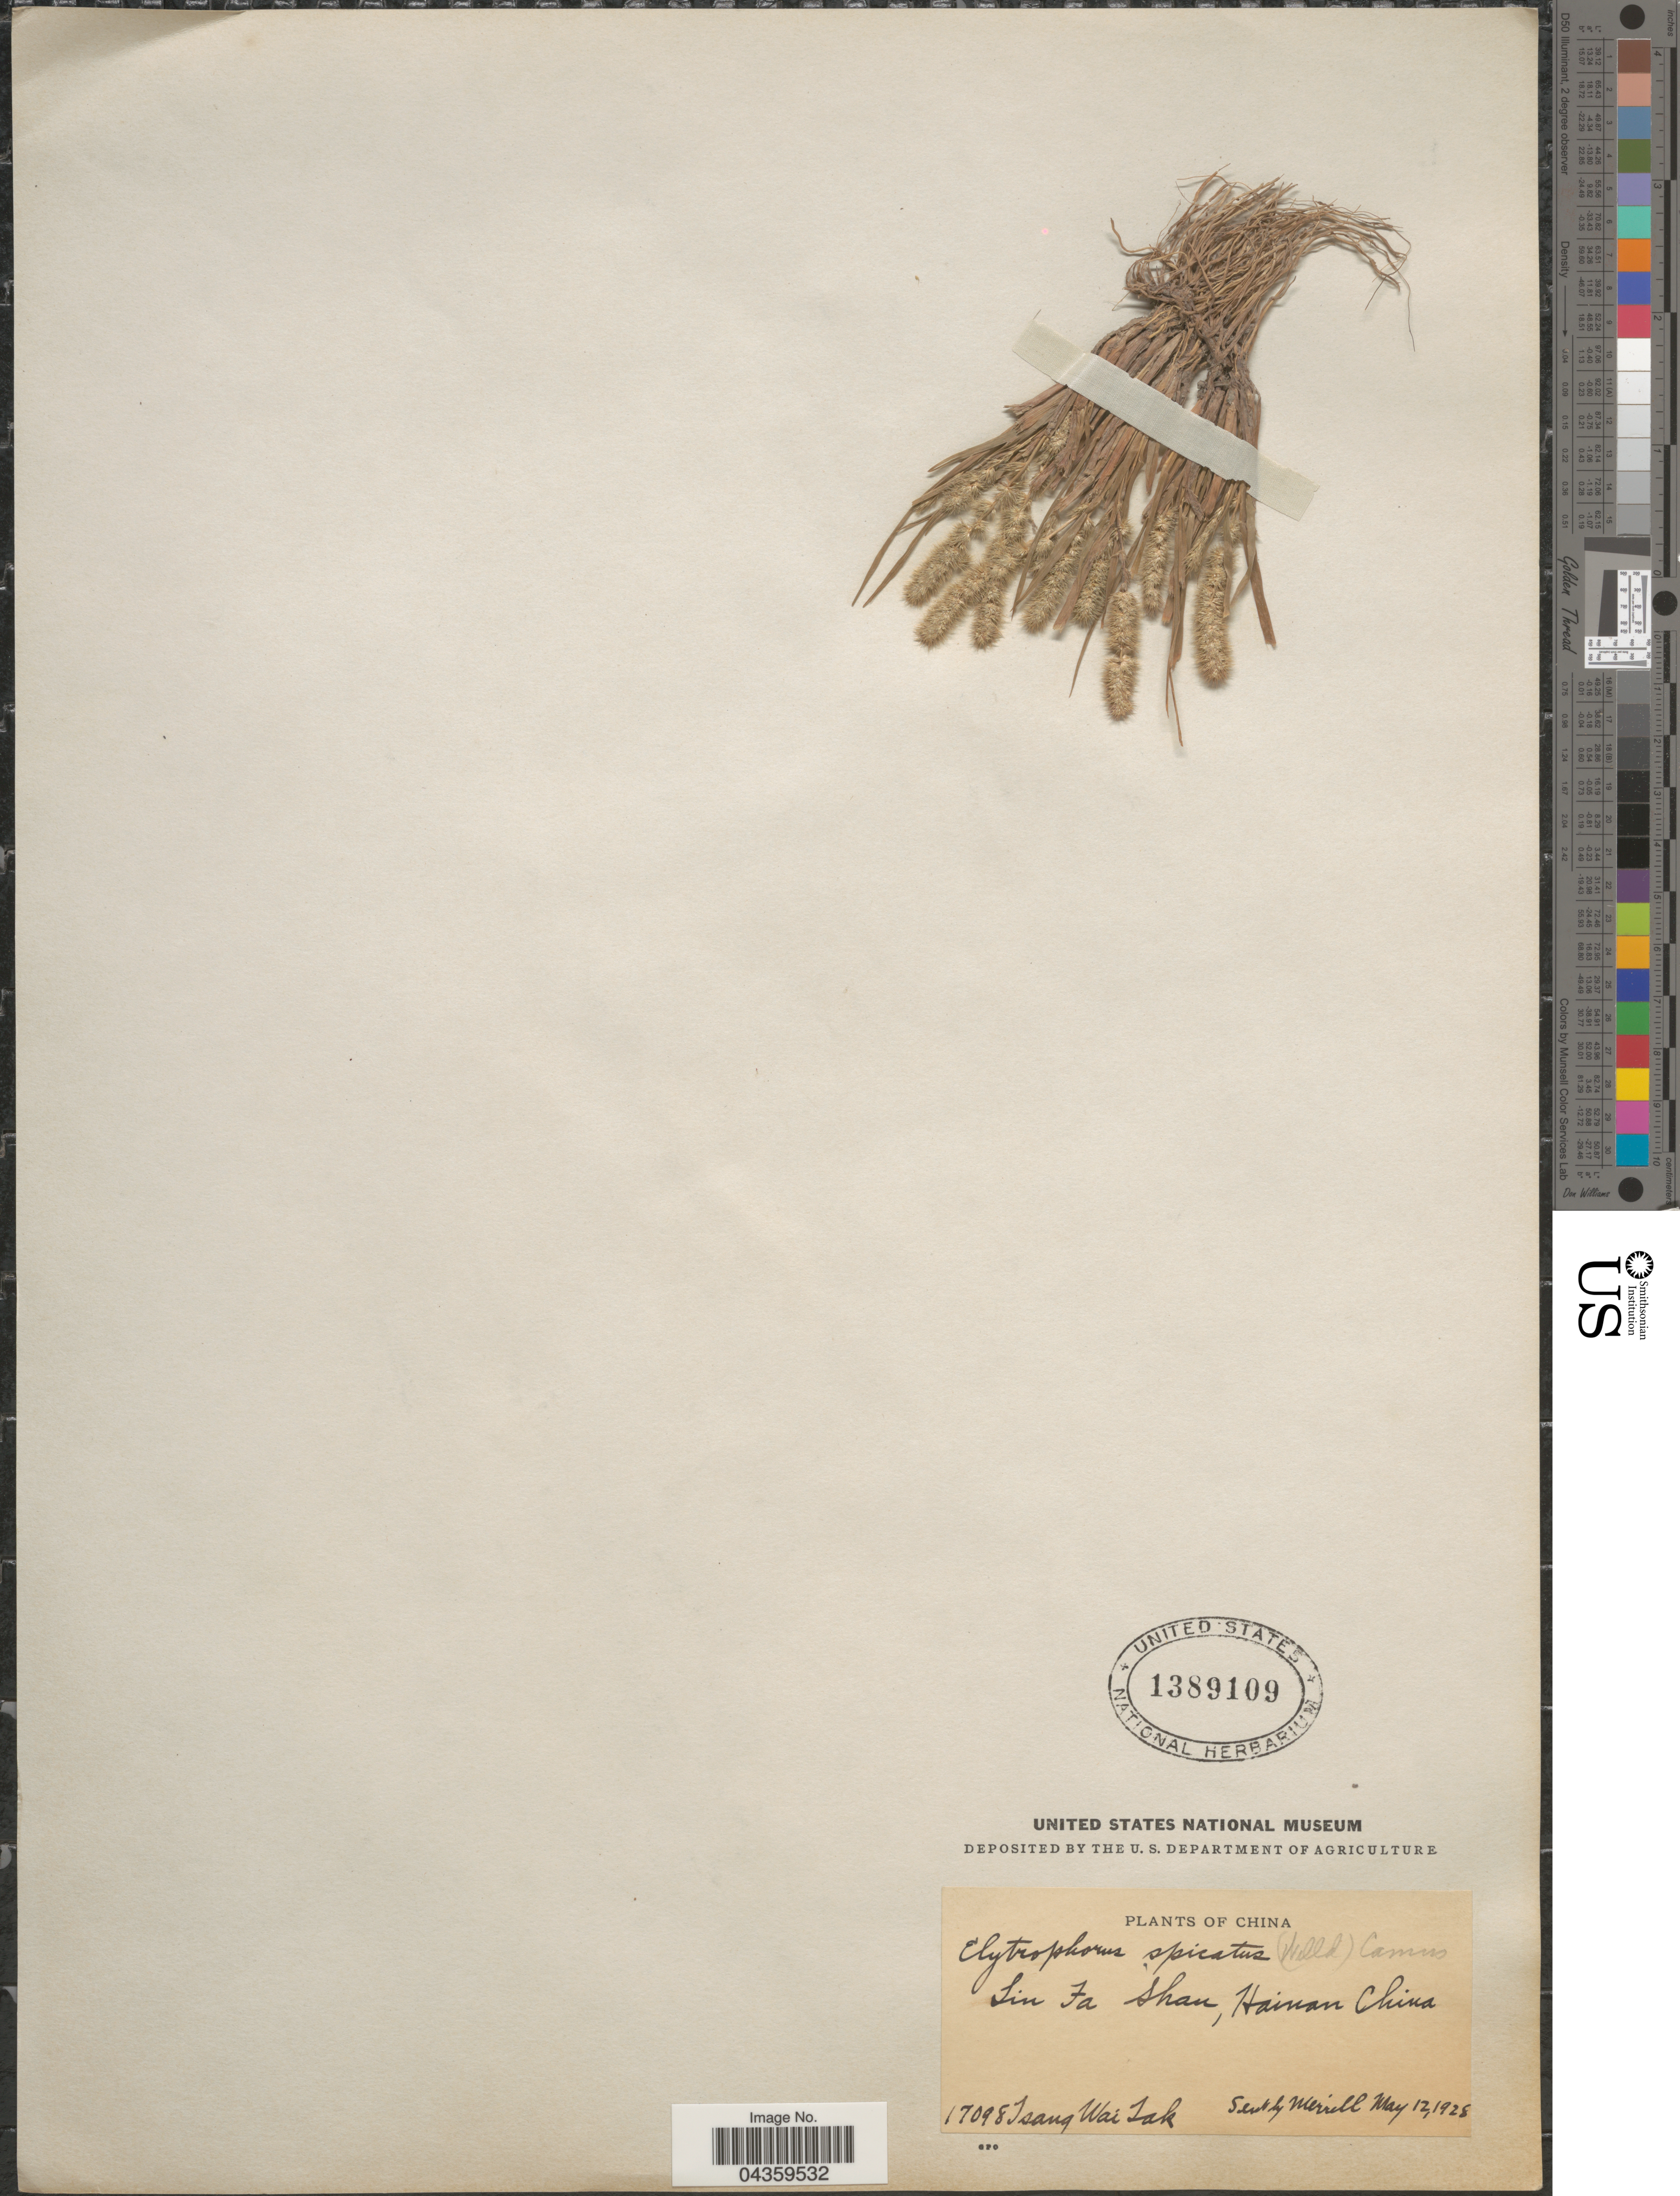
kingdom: Plantae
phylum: Tracheophyta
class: Liliopsida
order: Poales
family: Poaceae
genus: Elytrophorus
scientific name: Elytrophorus spicatus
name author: (Willd.) A. Camus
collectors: W. T. Tsang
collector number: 17098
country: China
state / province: Hainan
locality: Sin Fa Shan.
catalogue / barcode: US 1389109